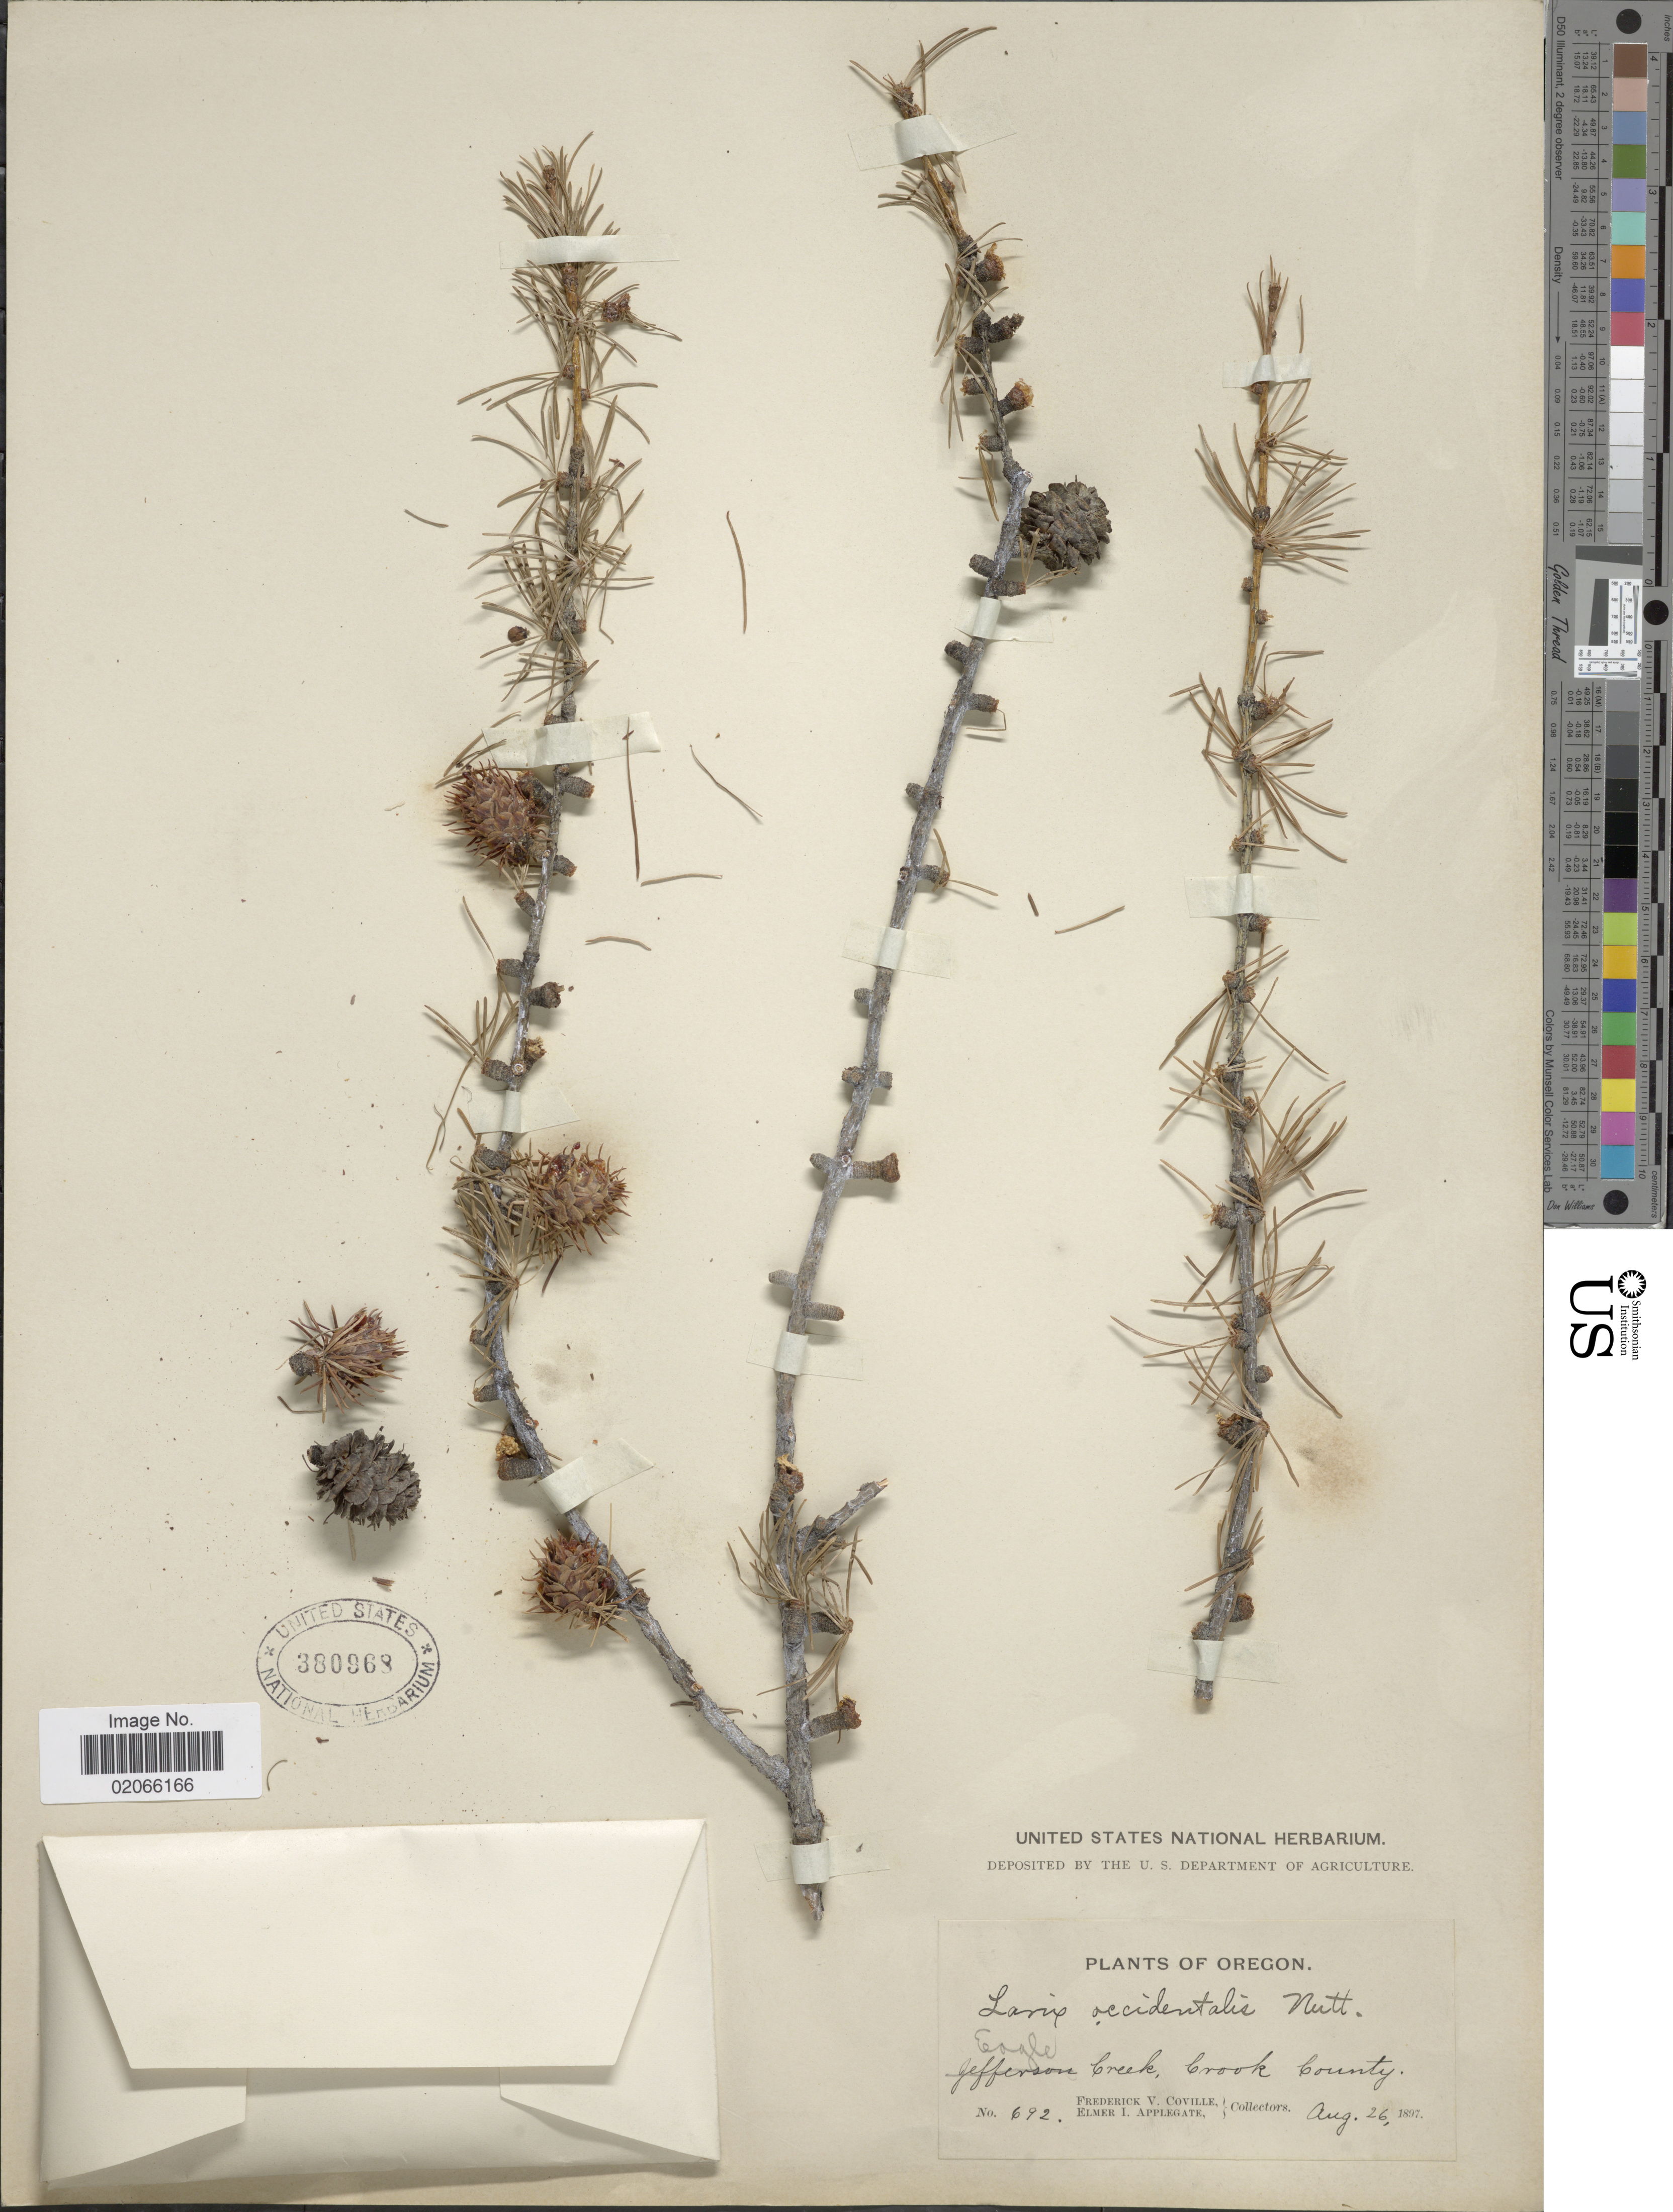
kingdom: Plantae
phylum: Tracheophyta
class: Pinopsida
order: Pinales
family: Pinaceae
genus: Larix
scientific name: Larix occidentalis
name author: Nutt.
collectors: F. V. Coville & E. I. Applegate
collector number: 692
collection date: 1897-08-26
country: United States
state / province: Oregon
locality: Oregon. Eagle Creek, Crook County.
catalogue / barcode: US 380968